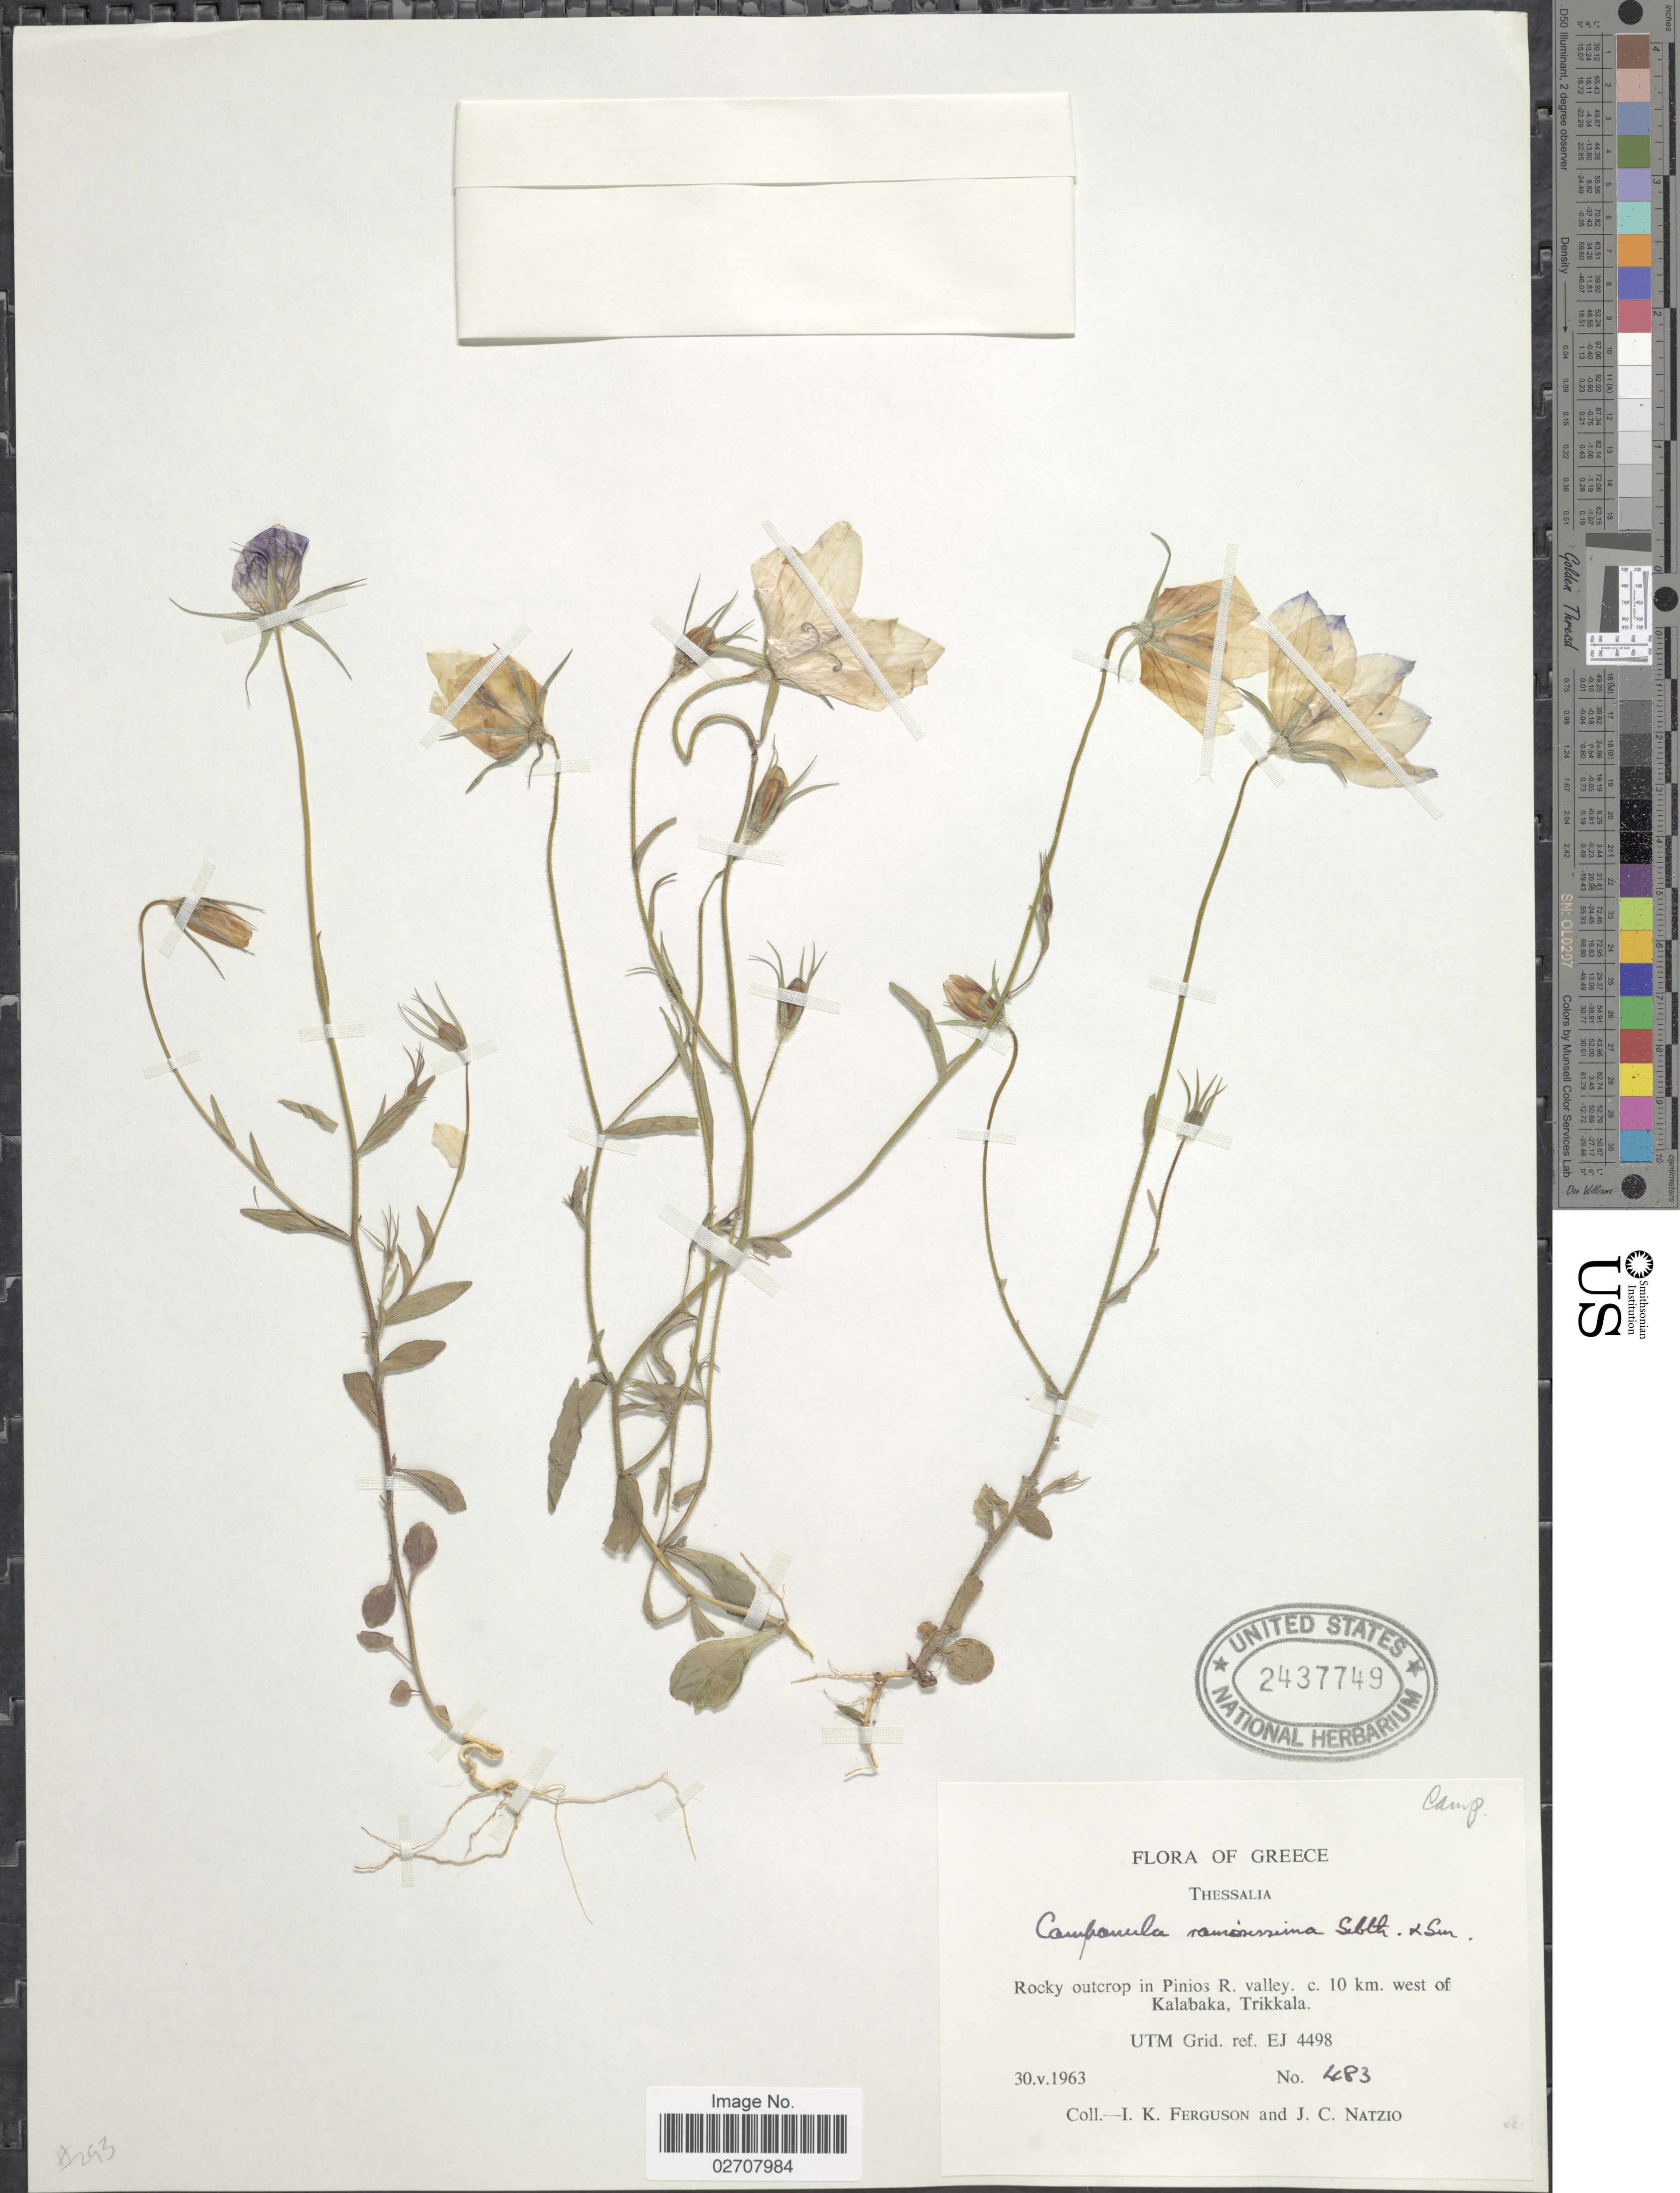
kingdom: Plantae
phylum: Tracheophyta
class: Magnoliopsida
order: Asterales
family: Campanulaceae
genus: Campanula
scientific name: Campanula ramosissima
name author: Sm.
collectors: I. K. Ferguson & J. Natzio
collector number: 483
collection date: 1963-05-30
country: Greece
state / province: Thessaly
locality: Rocky outcrop in Pinios R. valley, c. 10 km west of Kalabaka, Trikkala, UTM Grid. ref. EJ 4498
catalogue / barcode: US 2437749